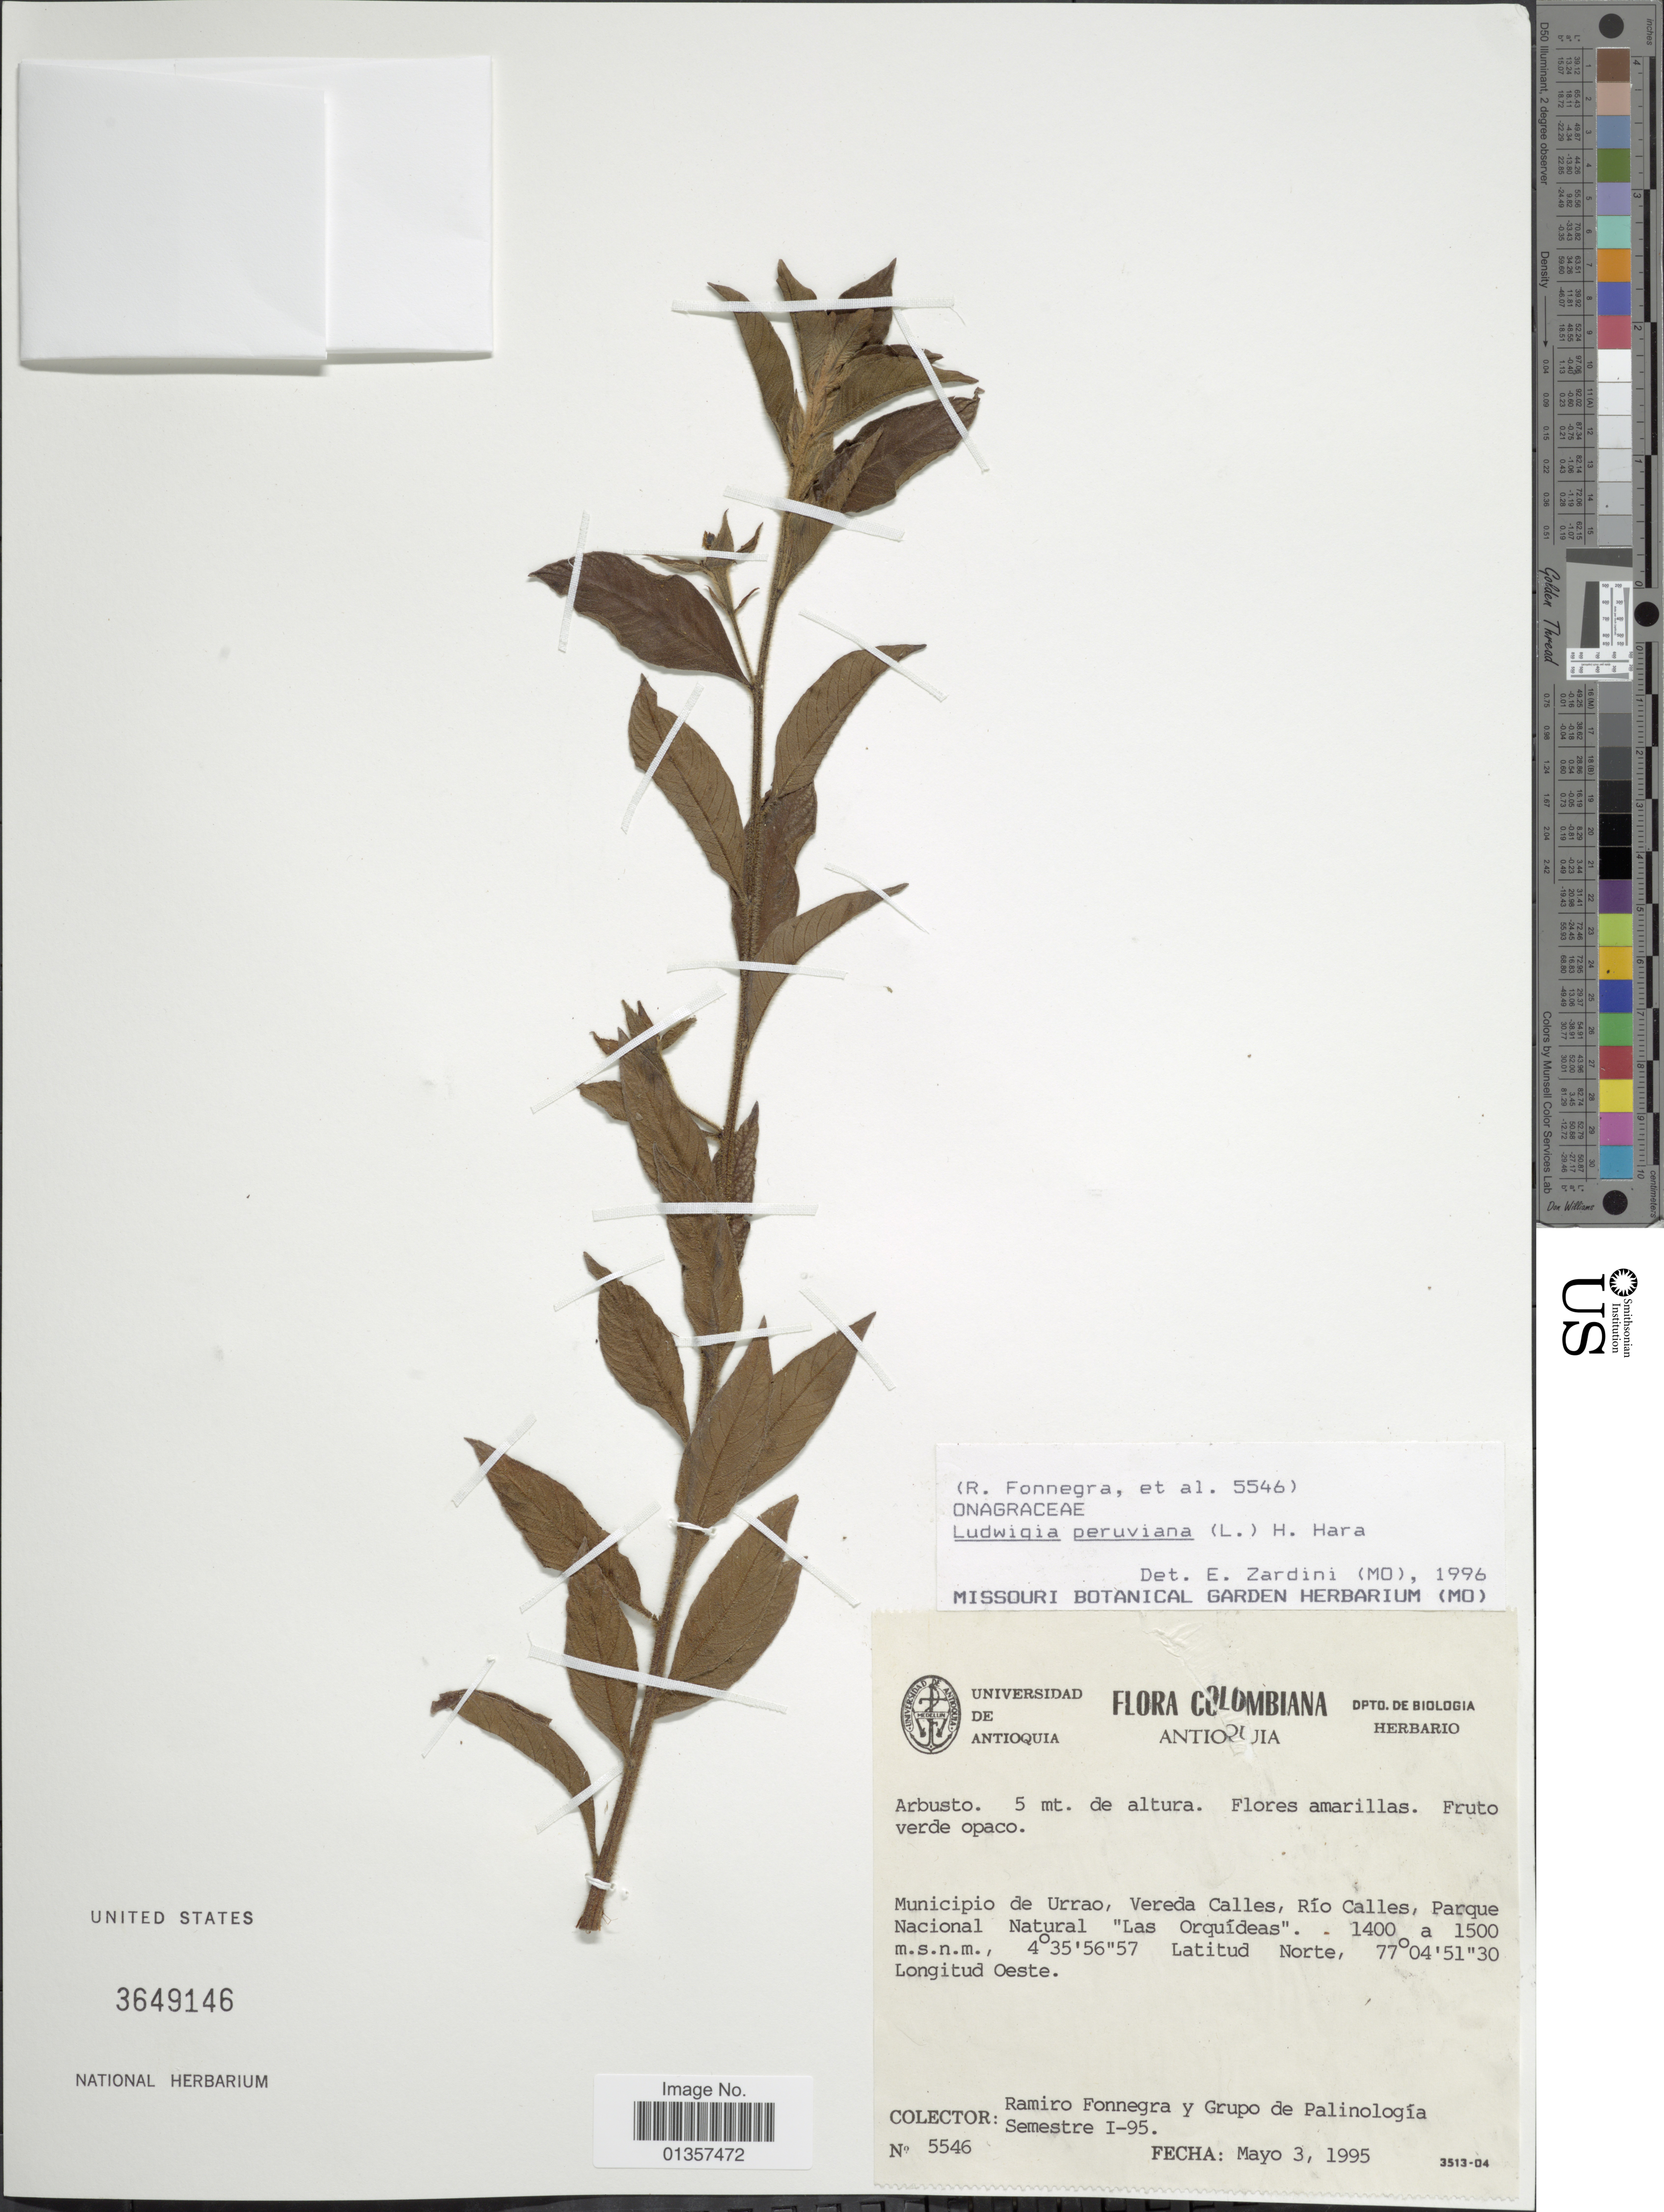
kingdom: Plantae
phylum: Tracheophyta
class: Magnoliopsida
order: Myrtales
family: Onagraceae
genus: Ludwigia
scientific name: Ludwigia peruviana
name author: (L.) H. Hara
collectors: R. Fonnegra G. & Grupo de Palinología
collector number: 5546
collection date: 1995-05-03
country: Colombia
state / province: Antioquia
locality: Municipio de Urrao, Vereda Calles, Río Calles, Parque Nacional Natural "Las Orquídeas"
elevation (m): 1400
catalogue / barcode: US 3649146